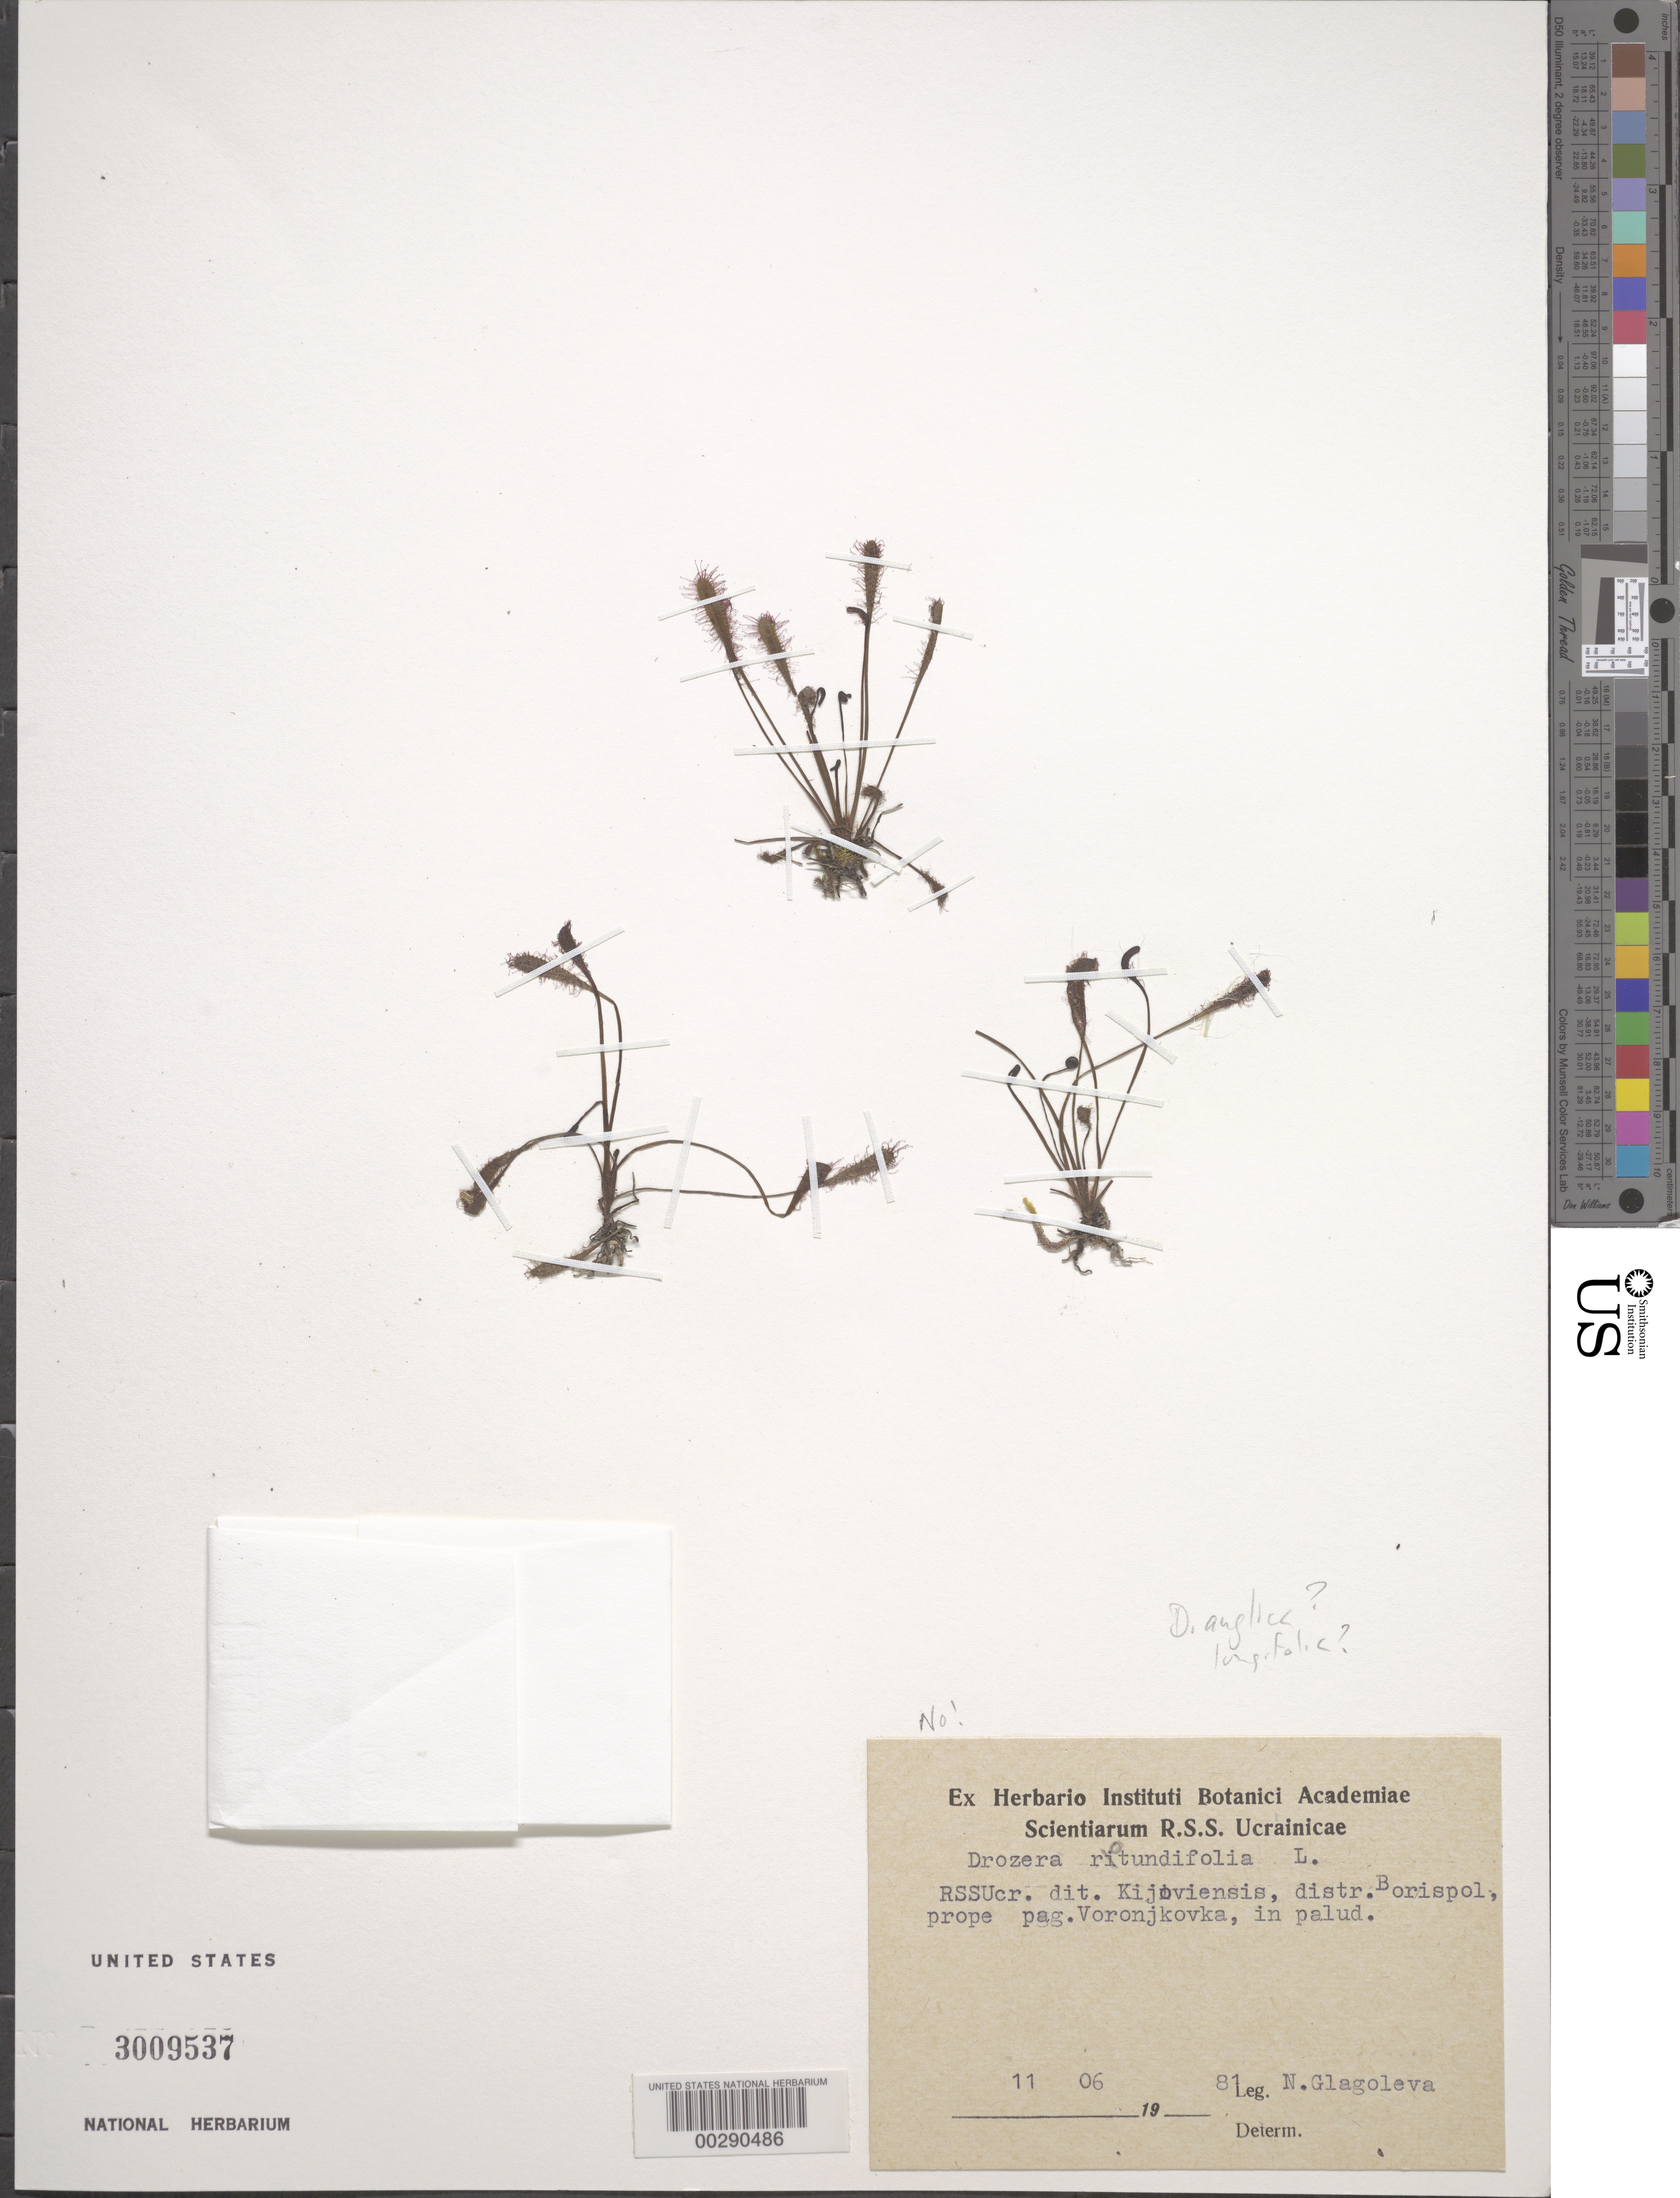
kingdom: Plantae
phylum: Tracheophyta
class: Magnoliopsida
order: Caryophyllales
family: Droseraceae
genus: Drosera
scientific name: Drosera sp.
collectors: N. Glagoleva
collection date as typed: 11 Jun 1981 or 06 Nov 1981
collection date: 1981-06-11 or 1981-11-06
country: Russian Federation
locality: Prope pag. Voronjkovka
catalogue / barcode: US 3009537